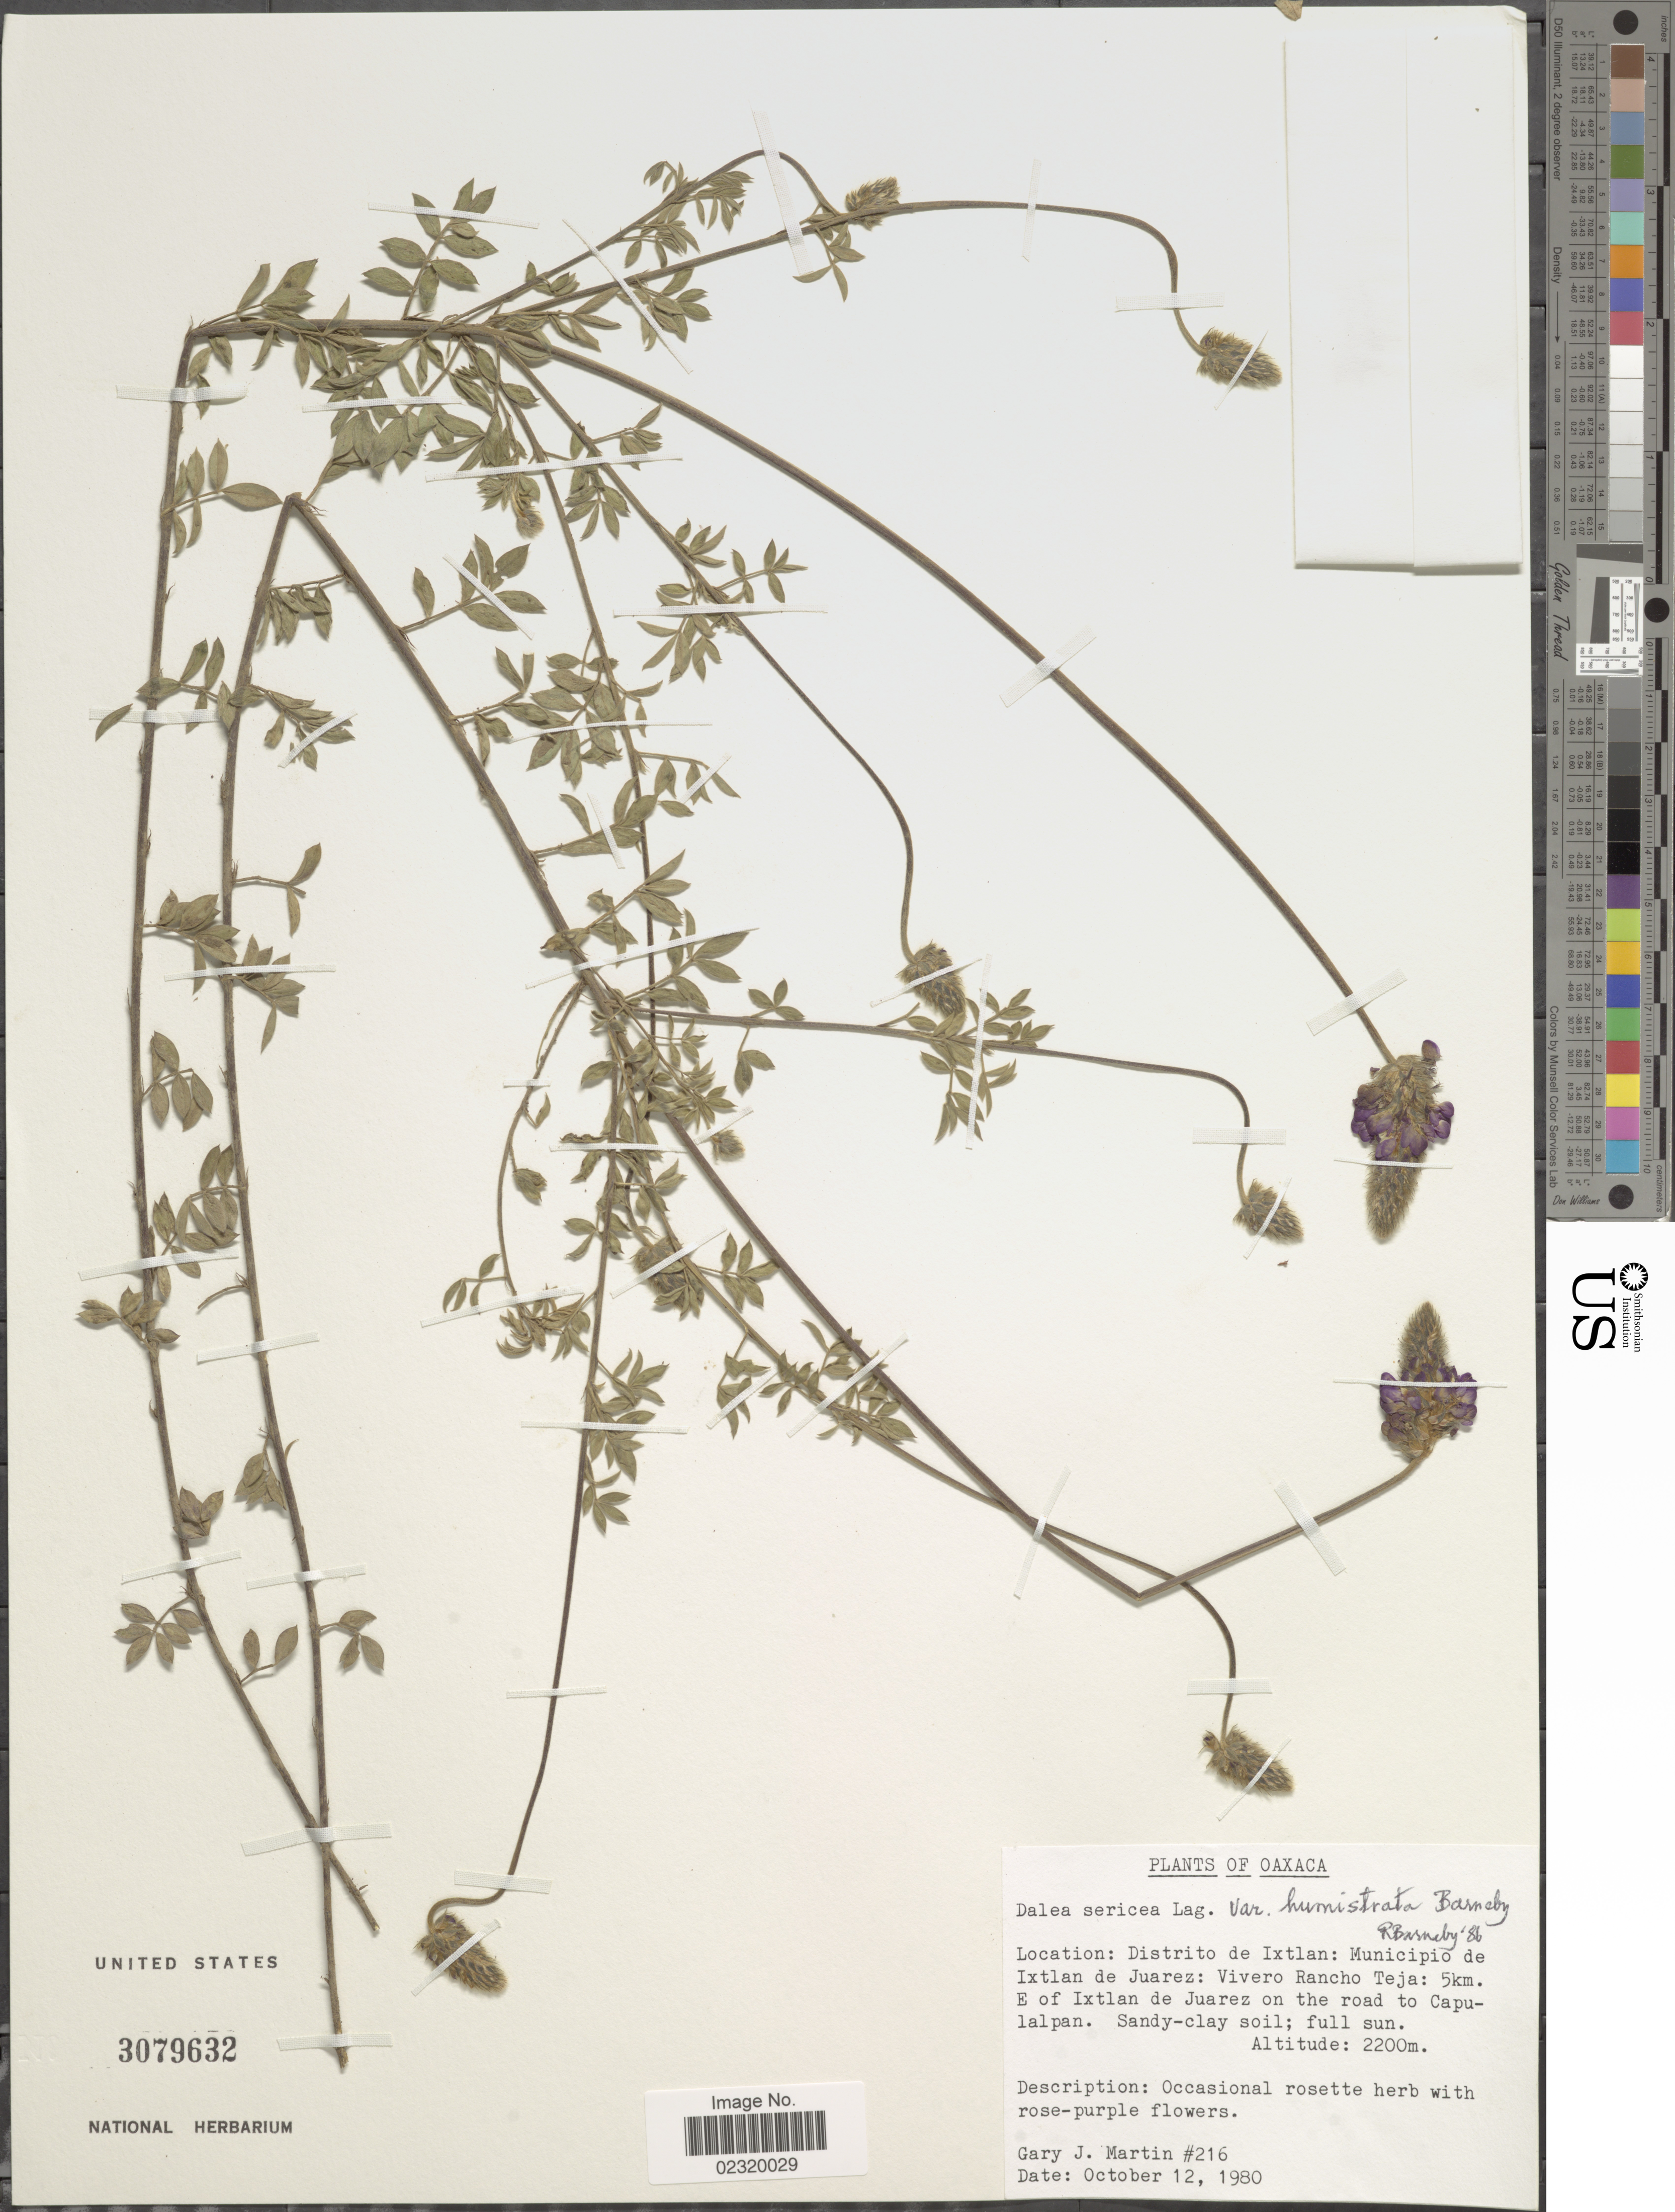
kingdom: Plantae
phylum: Tracheophyta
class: Magnoliopsida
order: Fabales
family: Fabaceae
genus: Dalea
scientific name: Dalea sericea var. humistrata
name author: Barneby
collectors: G. J. Martin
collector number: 216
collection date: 1980-10-12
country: Mexico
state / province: Oaxaca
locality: Distrito de Ixtlan: Municipio de Ixtlan de Juarez: Vivero Rancho Teja: 25 km E of Ixtlan de Juarez on the road to Capulalpan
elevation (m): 2200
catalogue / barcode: US 3079632